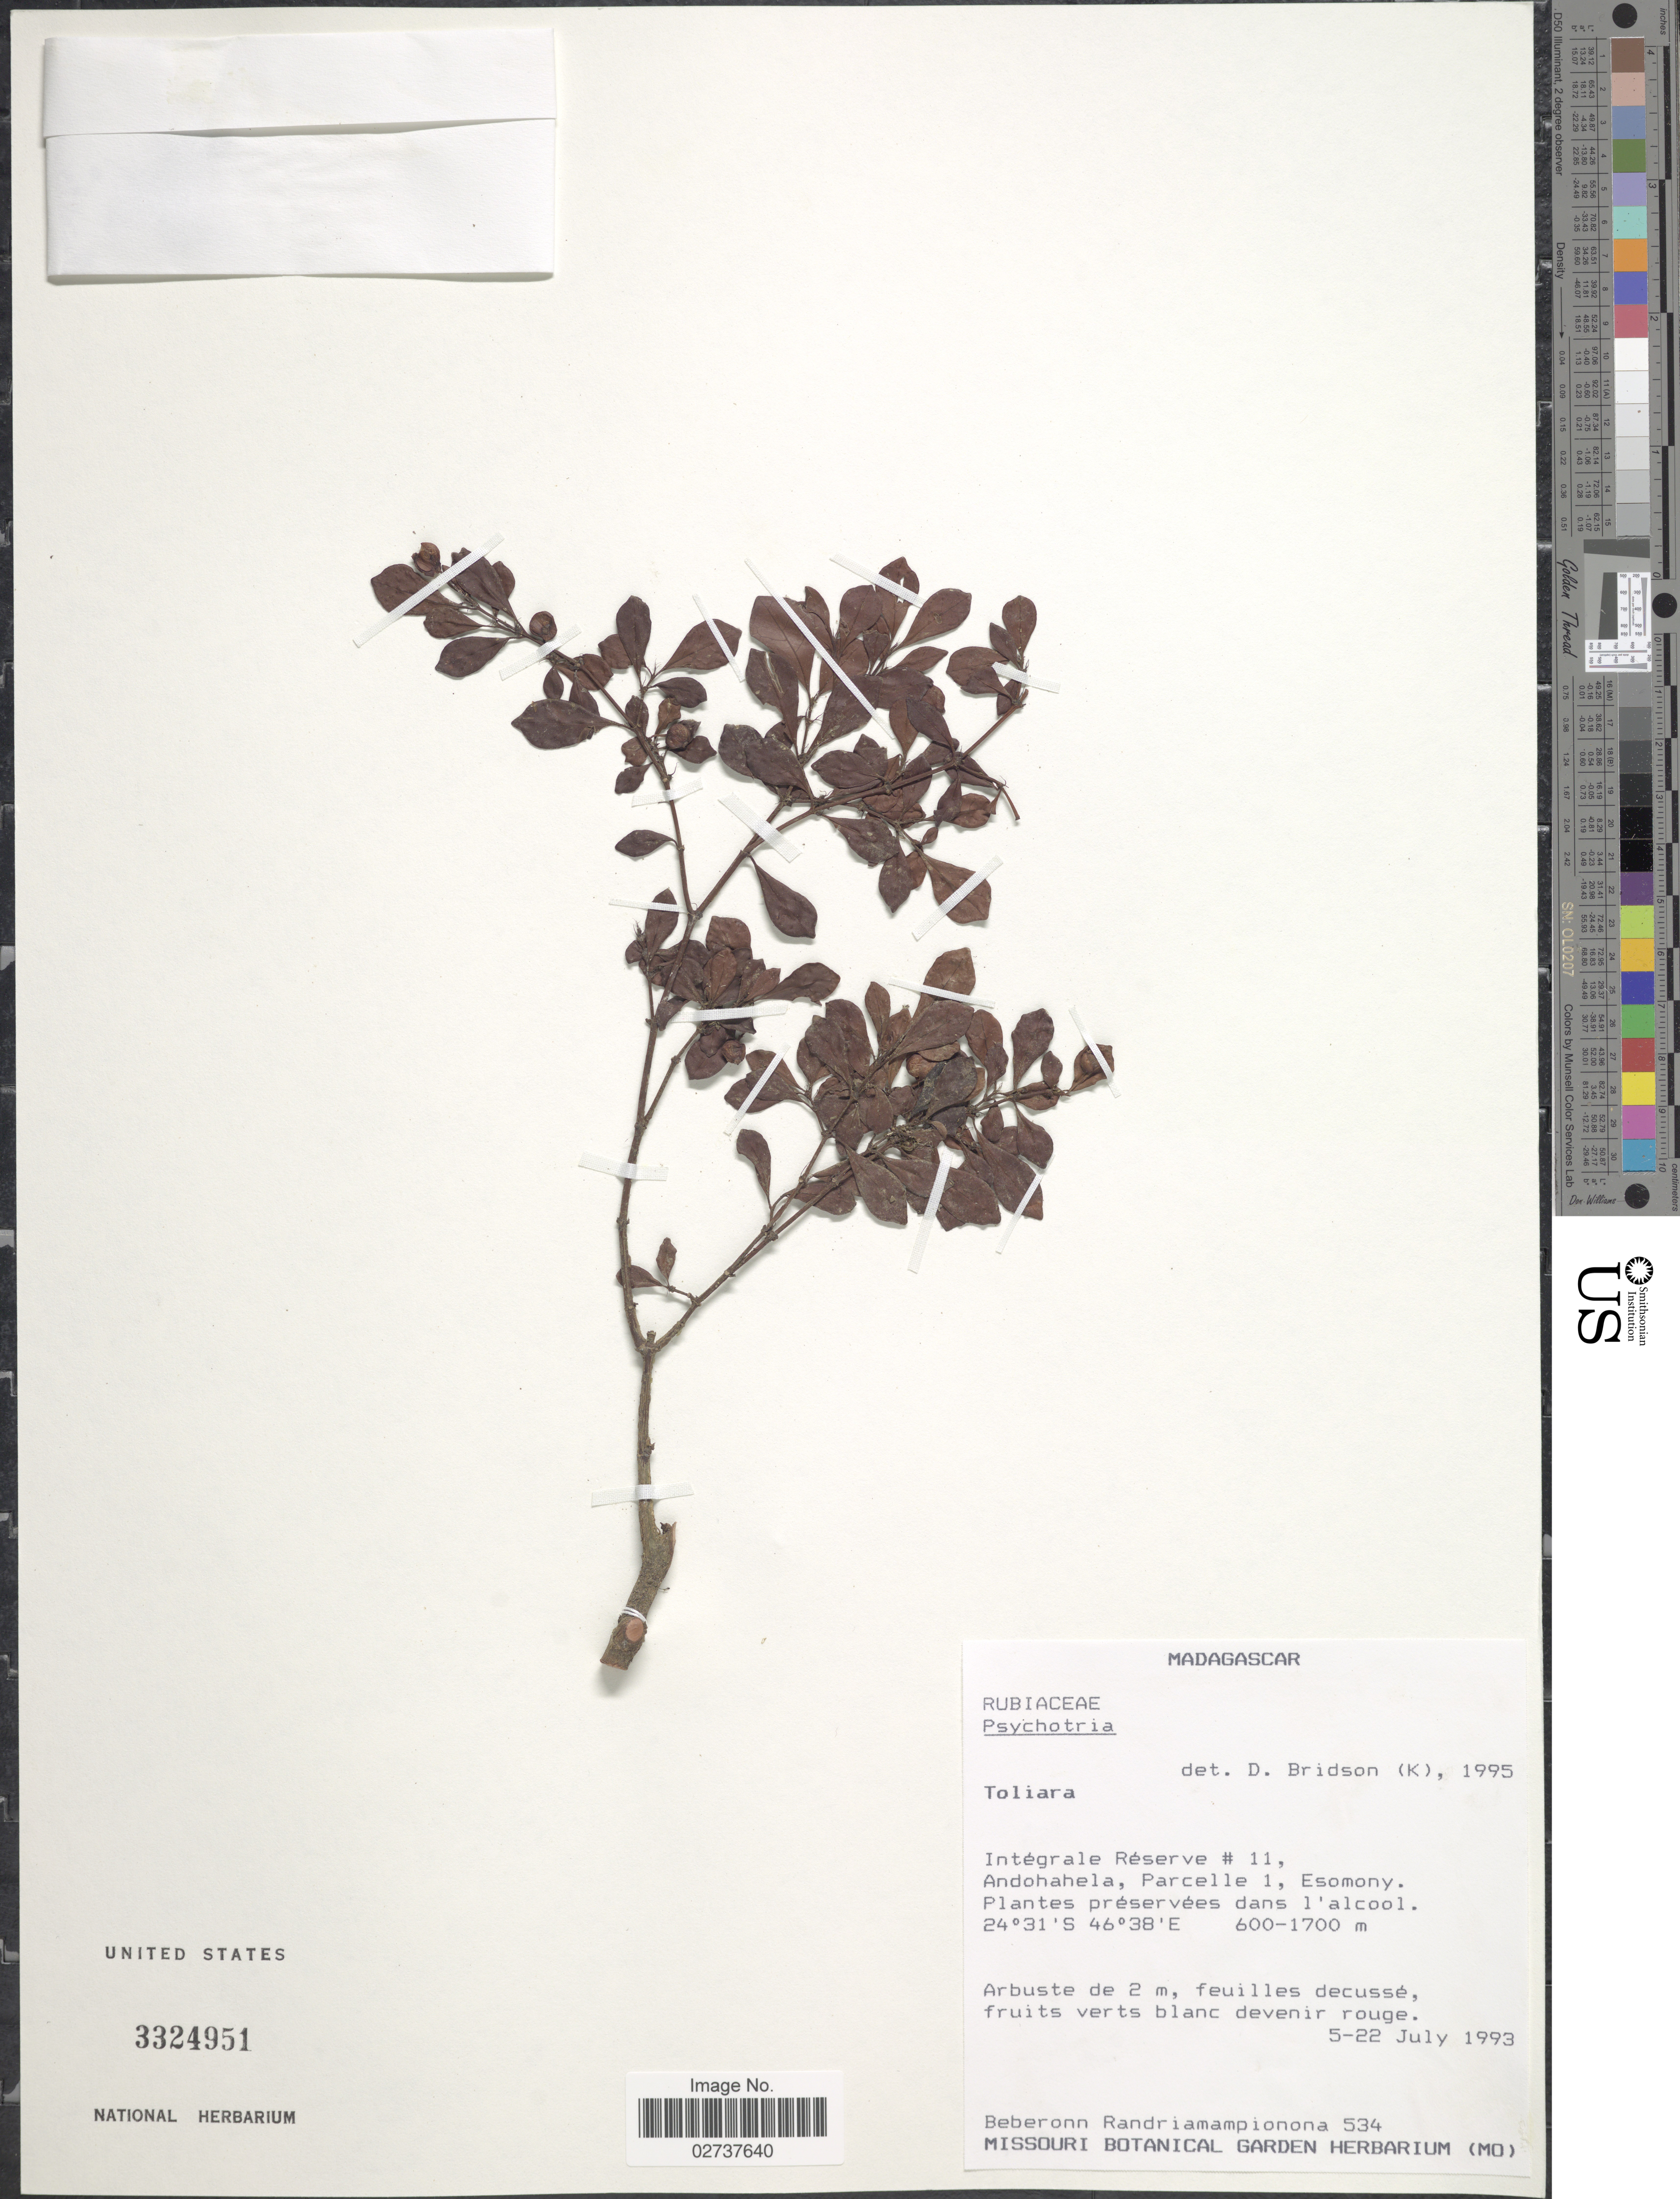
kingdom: Plantae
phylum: Tracheophyta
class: Magnoliopsida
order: Gentianales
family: Rubiaceae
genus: Psychotria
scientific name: Psychotria sp.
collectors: B. Randriamampionona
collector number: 534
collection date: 1993-07-05/1993-07-22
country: Madagascar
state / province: Anosy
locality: Integrale Reserve #11, Andohahela, Parcelle 1, Esomony.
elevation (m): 600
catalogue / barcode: US 3324951